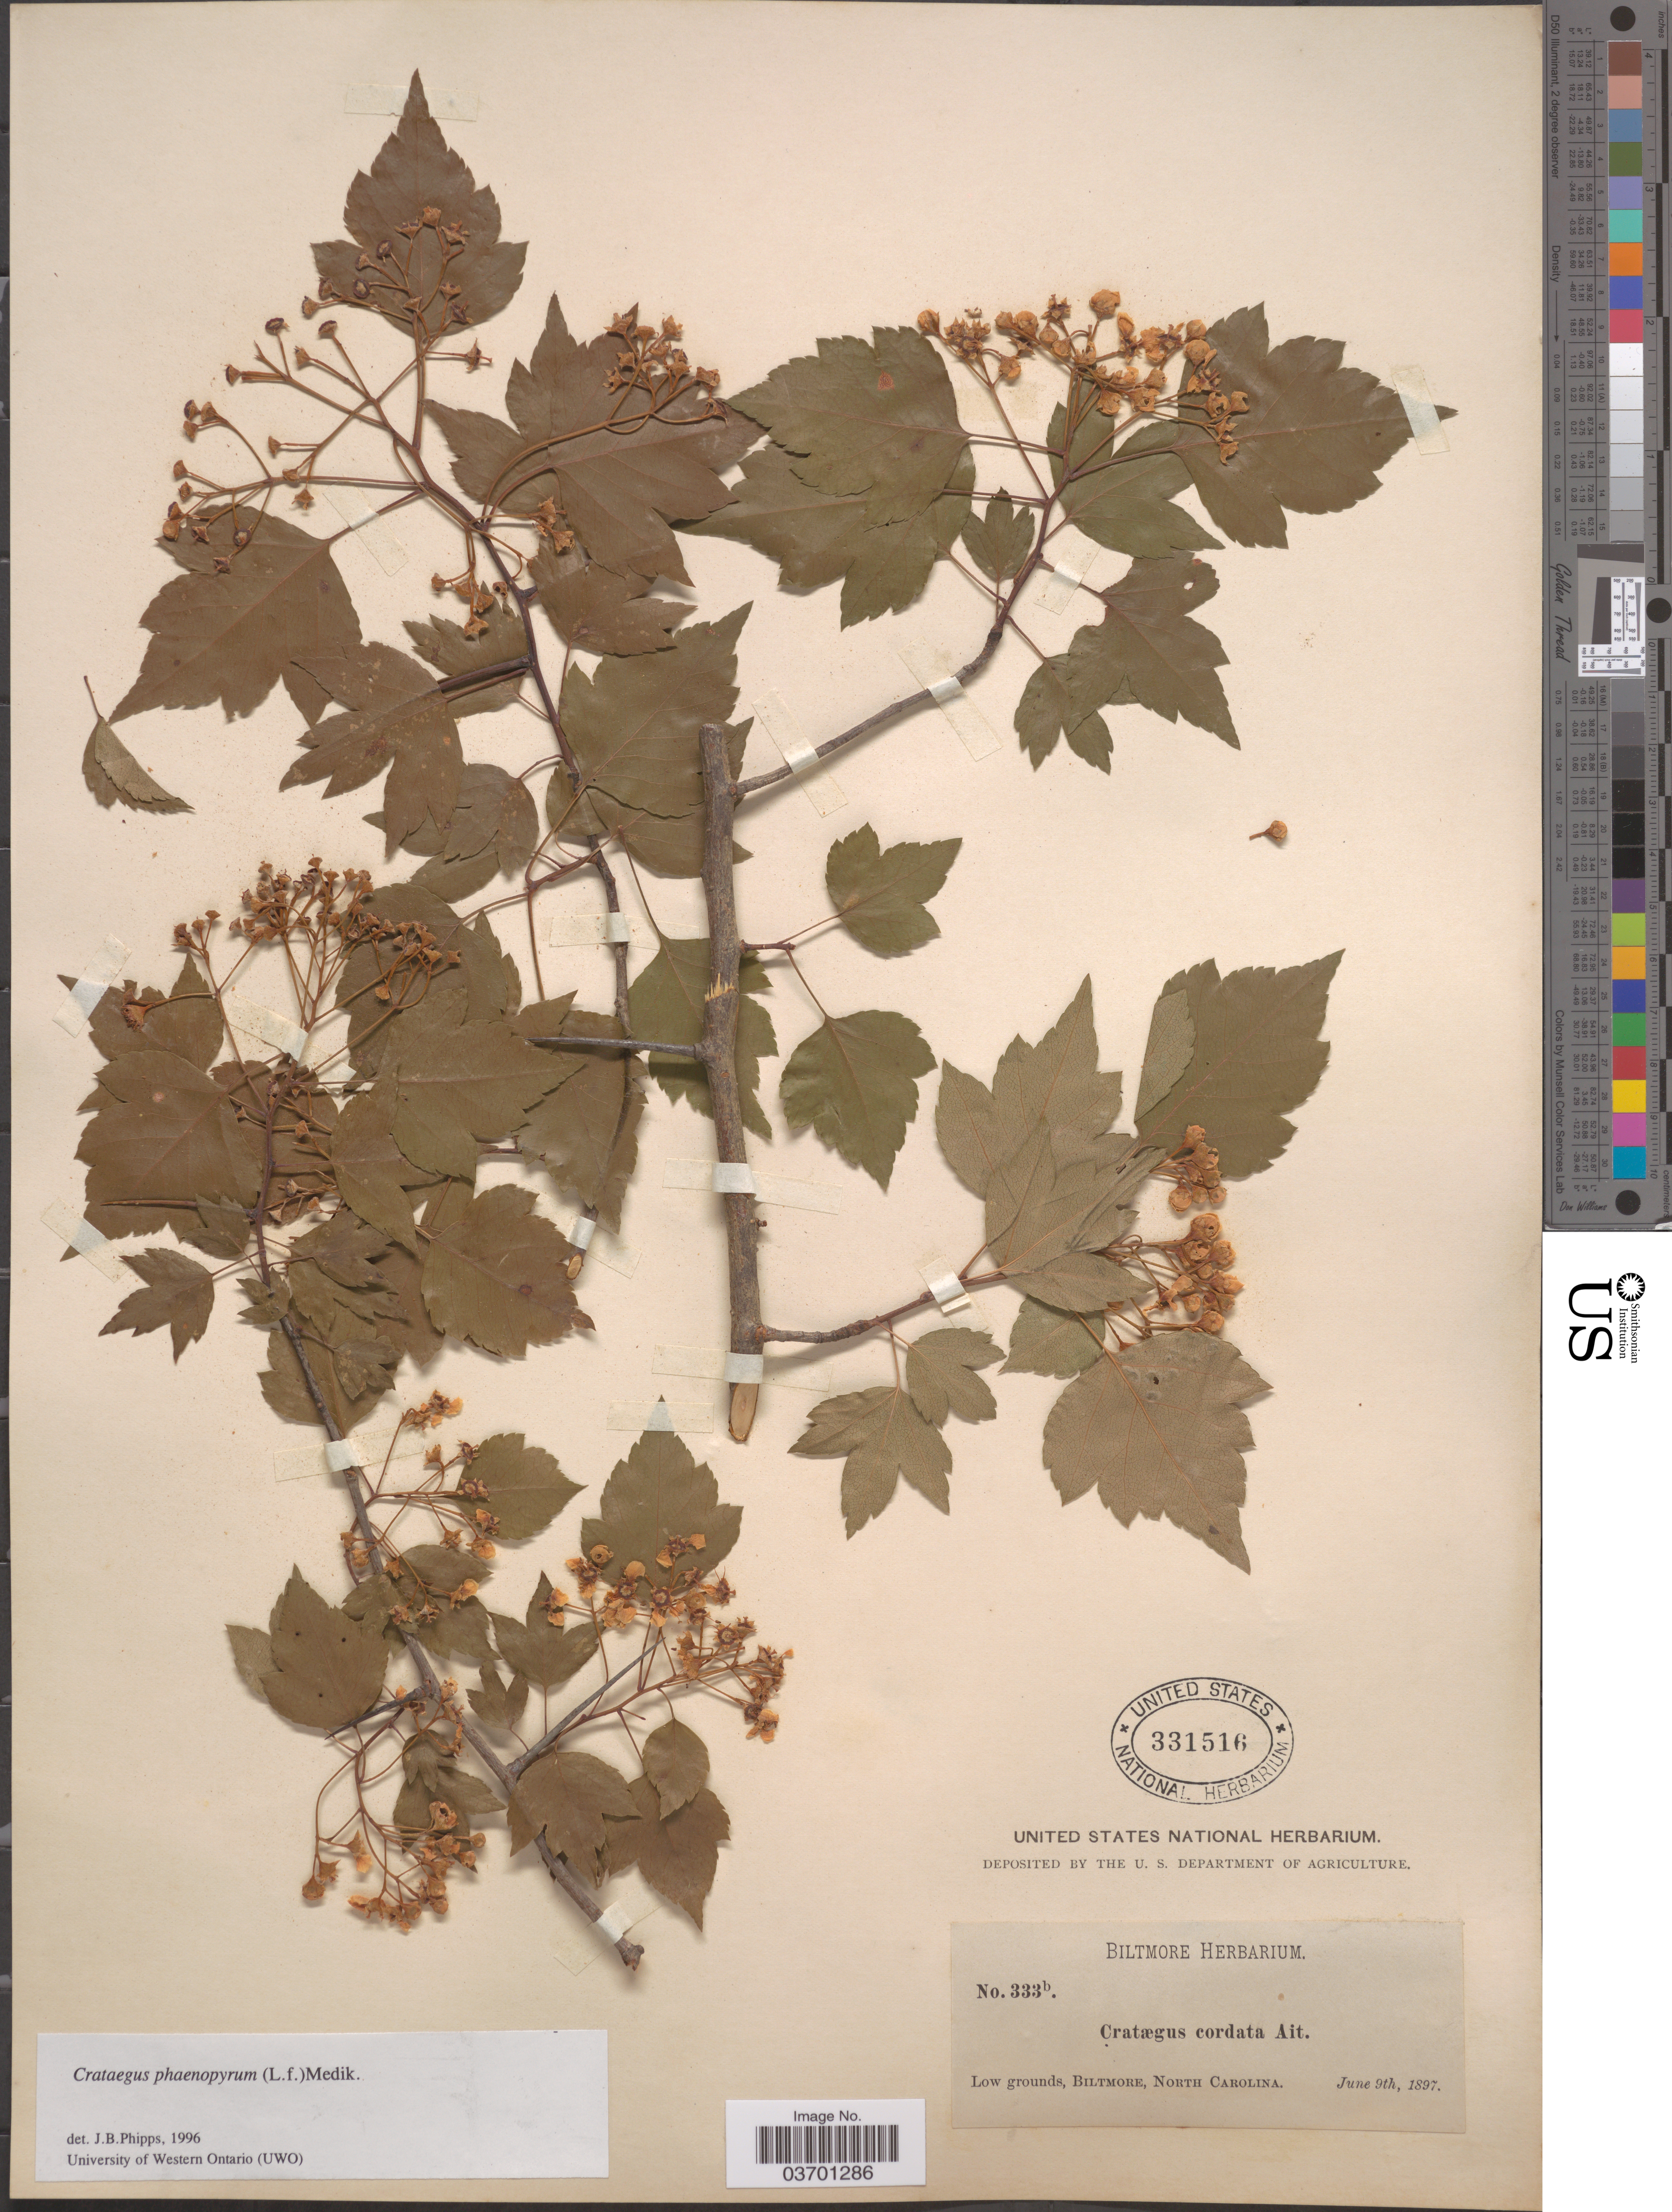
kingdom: Plantae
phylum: Tracheophyta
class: Magnoliopsida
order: Rosales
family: Rosaceae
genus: Crataegus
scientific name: Crataegus phaenopyrum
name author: (L. f.) Medik.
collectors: ex herb. Biltmore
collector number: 333b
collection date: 1897-06-09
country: United States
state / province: North Carolina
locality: Low grounds, Biltmore.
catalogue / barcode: US 331516